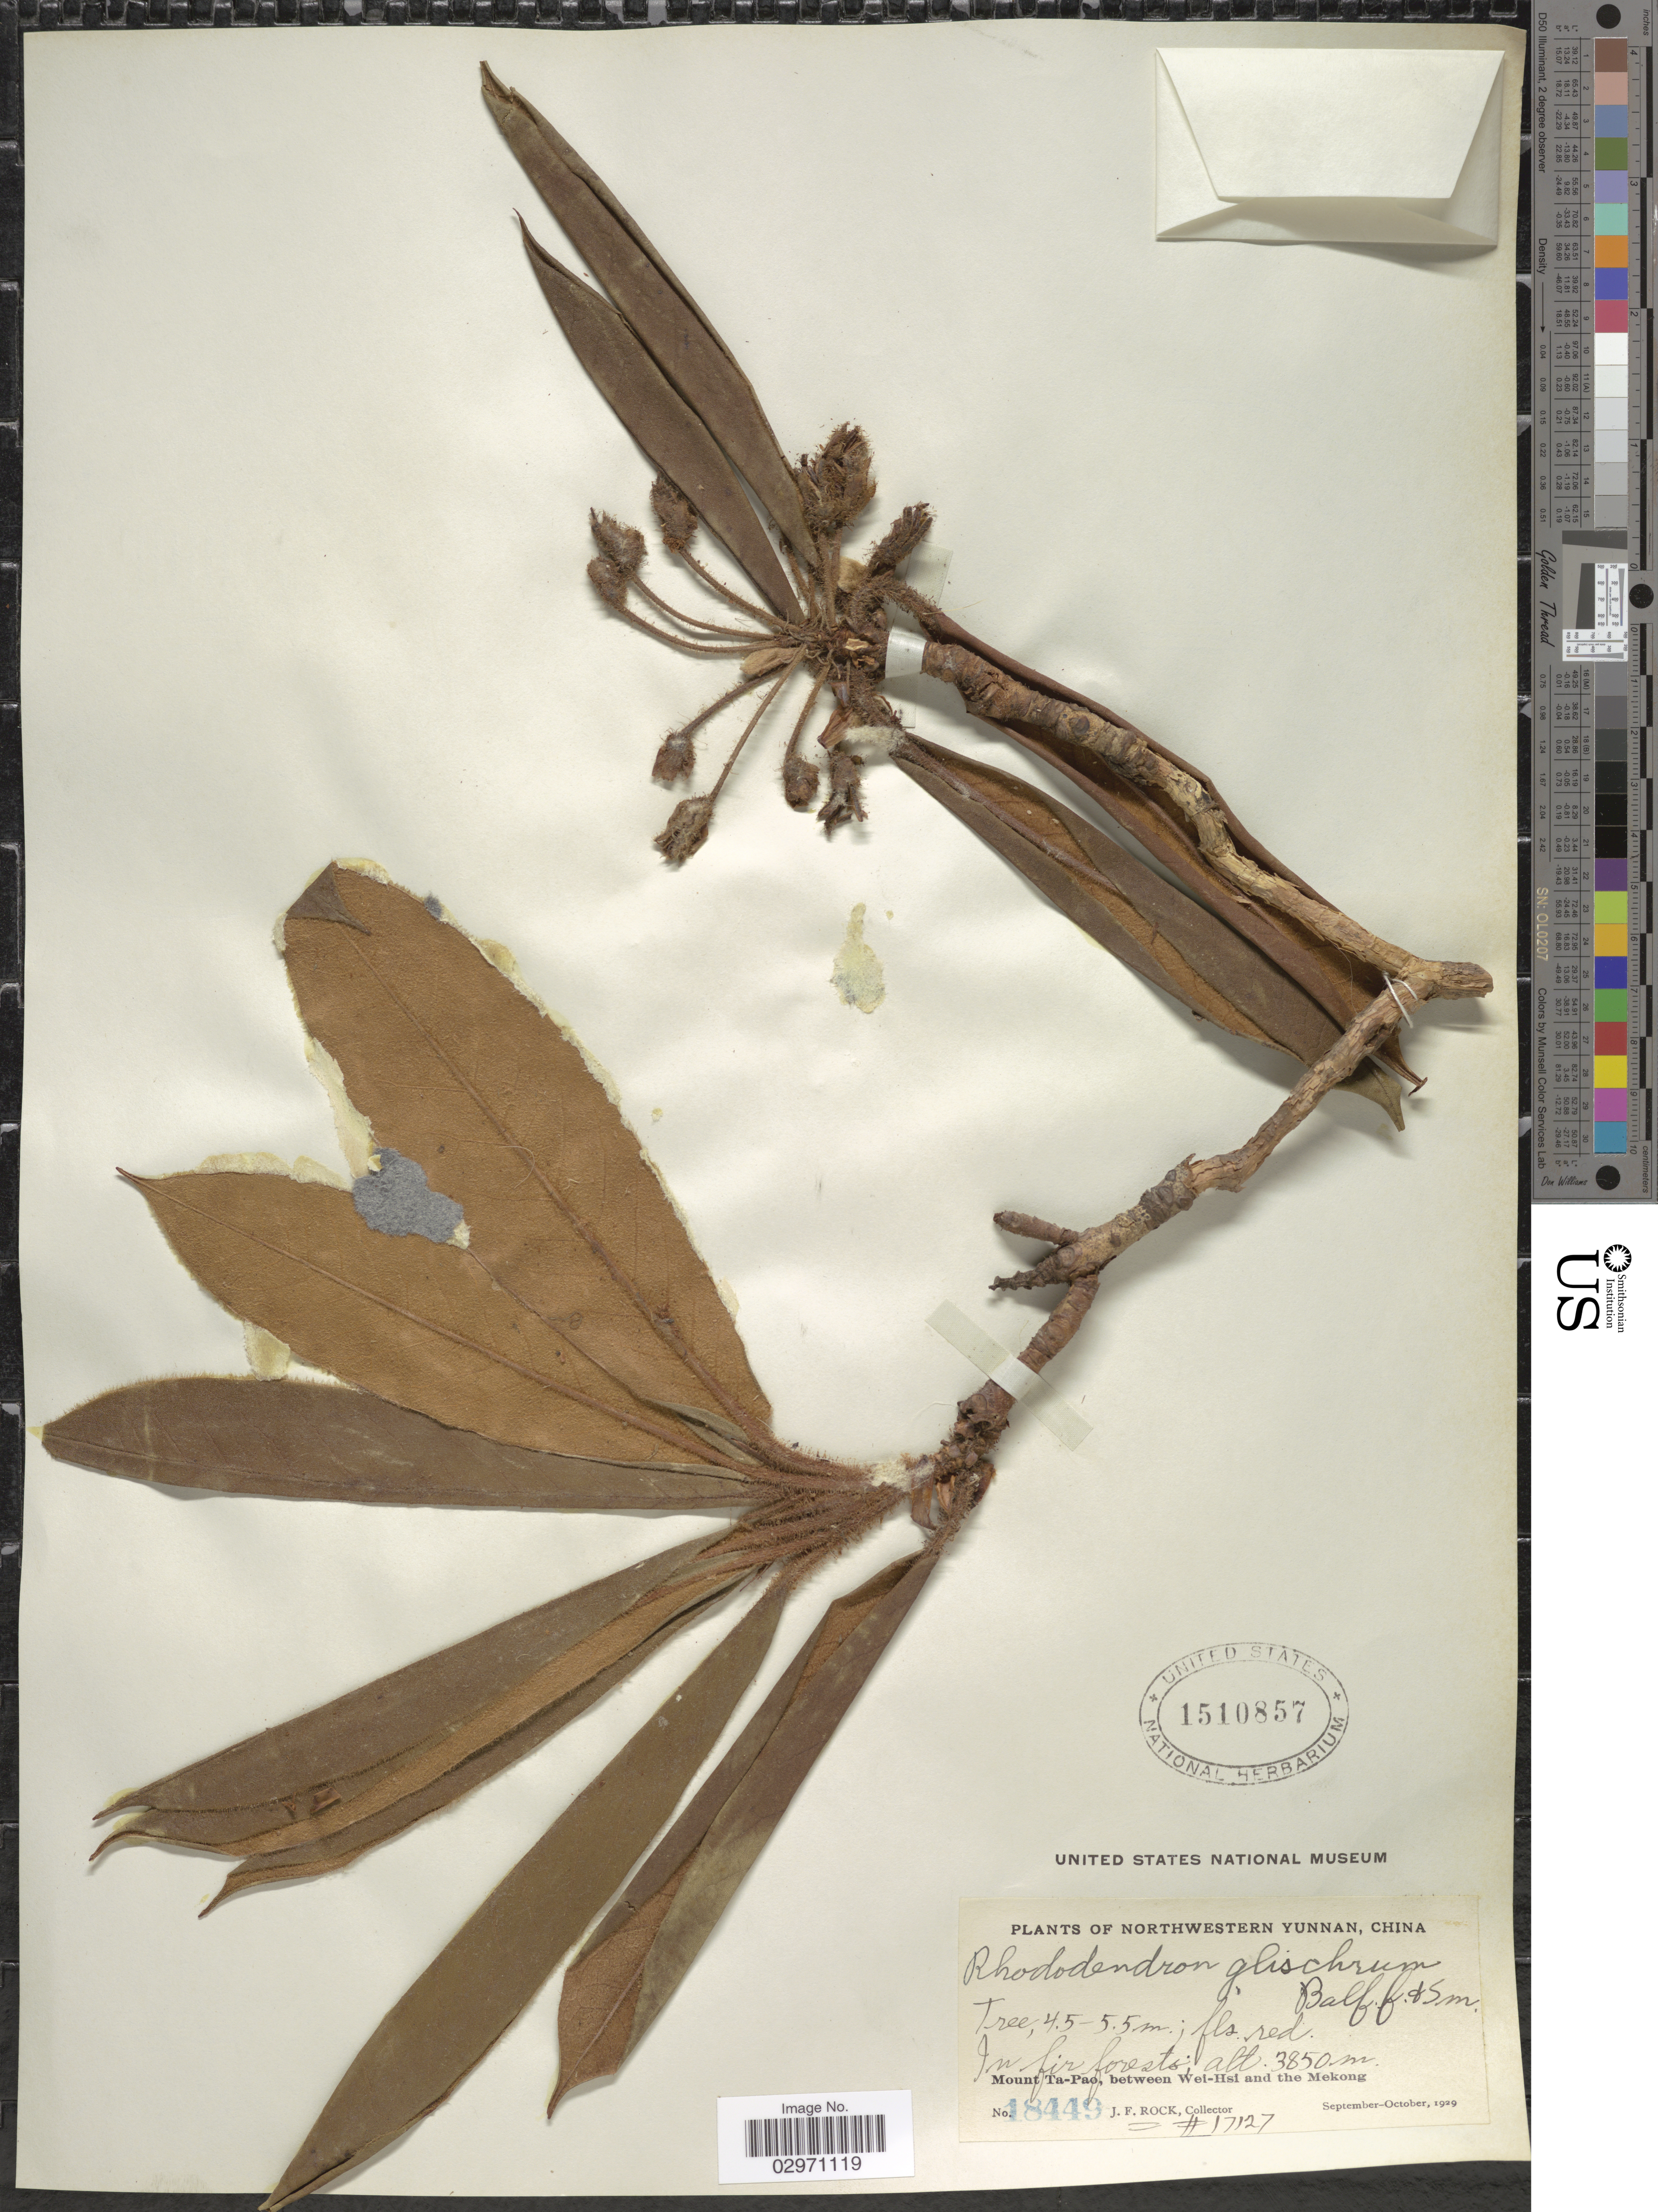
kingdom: Plantae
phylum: Tracheophyta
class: Magnoliopsida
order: Ericales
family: Ericaceae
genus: Rhododendron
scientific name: Rhododendron glischrum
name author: Balf. f. & W.W. Sm.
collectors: J. Rock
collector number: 18449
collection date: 1929-09/1929-10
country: China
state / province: Yunnan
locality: Northwestern Yunnan. Mount Ta-Pao, between Wei-Hsi and the Mekong.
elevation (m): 3850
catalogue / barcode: US 1510857